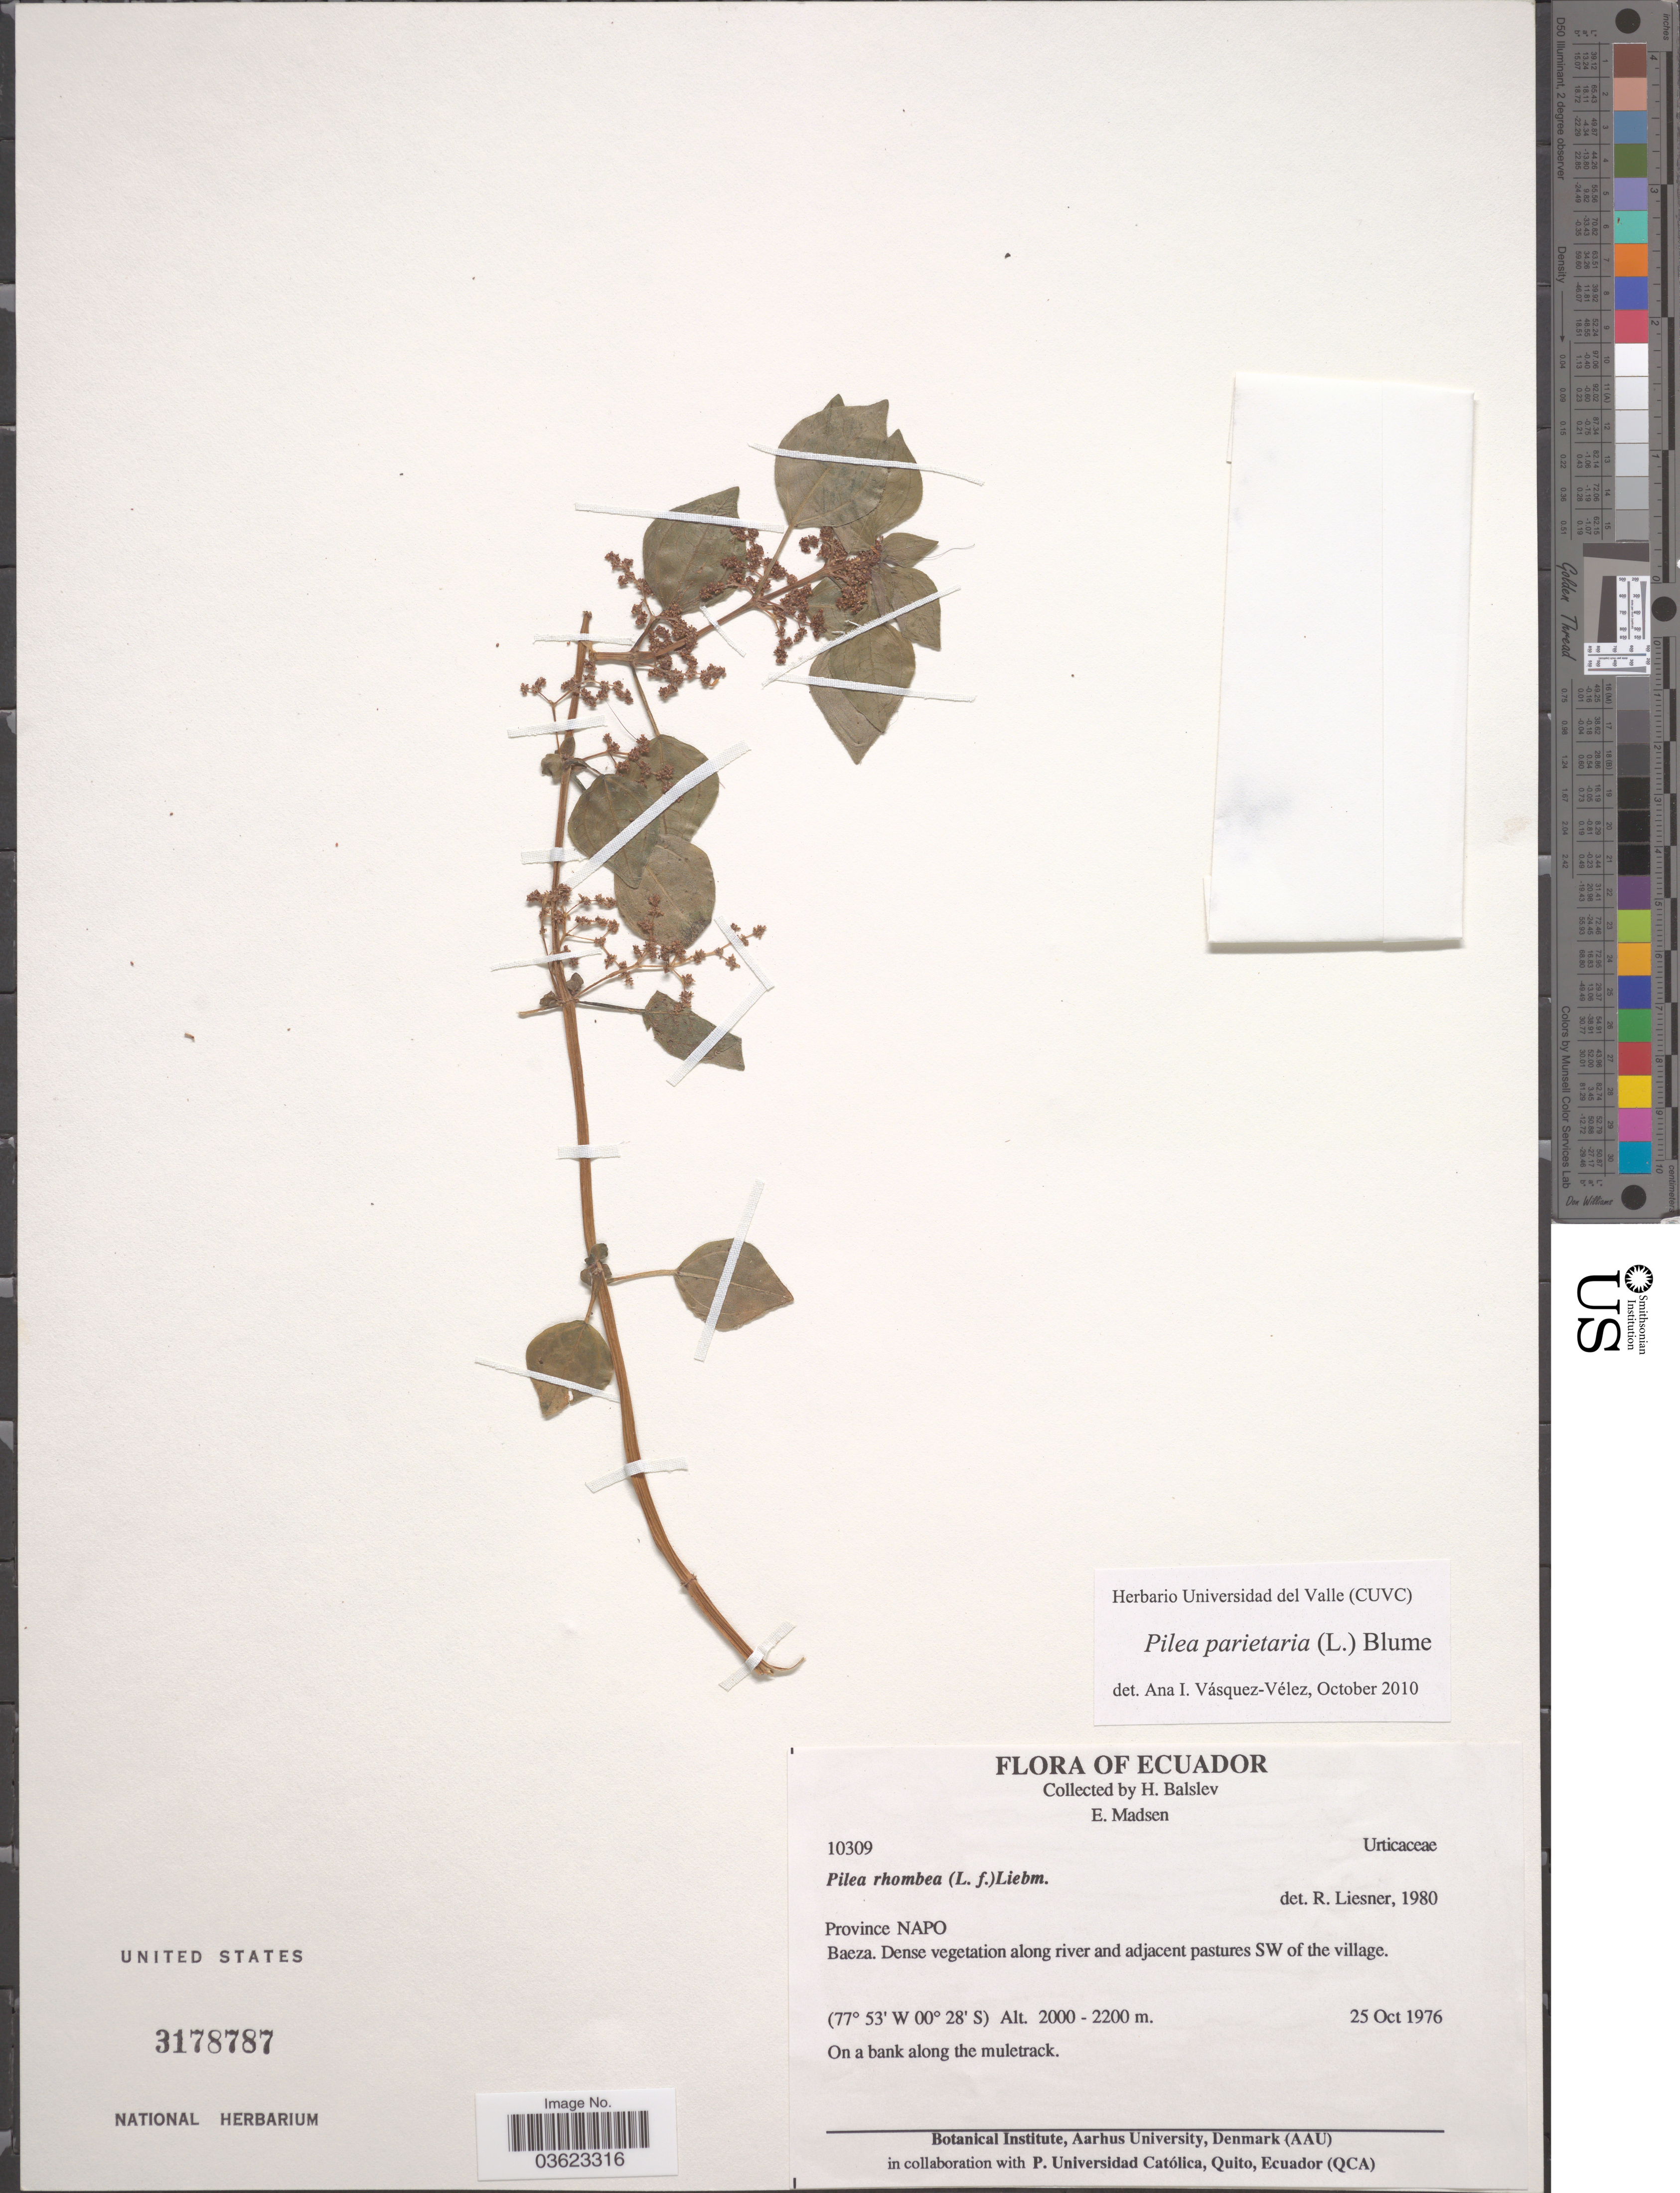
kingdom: Plantae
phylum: Tracheophyta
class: Magnoliopsida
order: Rosales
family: Urticaceae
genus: Pilea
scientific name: Pilea parietaria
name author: (L.) Blume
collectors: H. Balslev & E. Madsen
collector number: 10309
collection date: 1976-10-25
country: Ecuador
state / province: Napo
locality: Baeza. Along river and adjacent pastures SW of the village.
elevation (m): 2000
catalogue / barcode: US 3178787